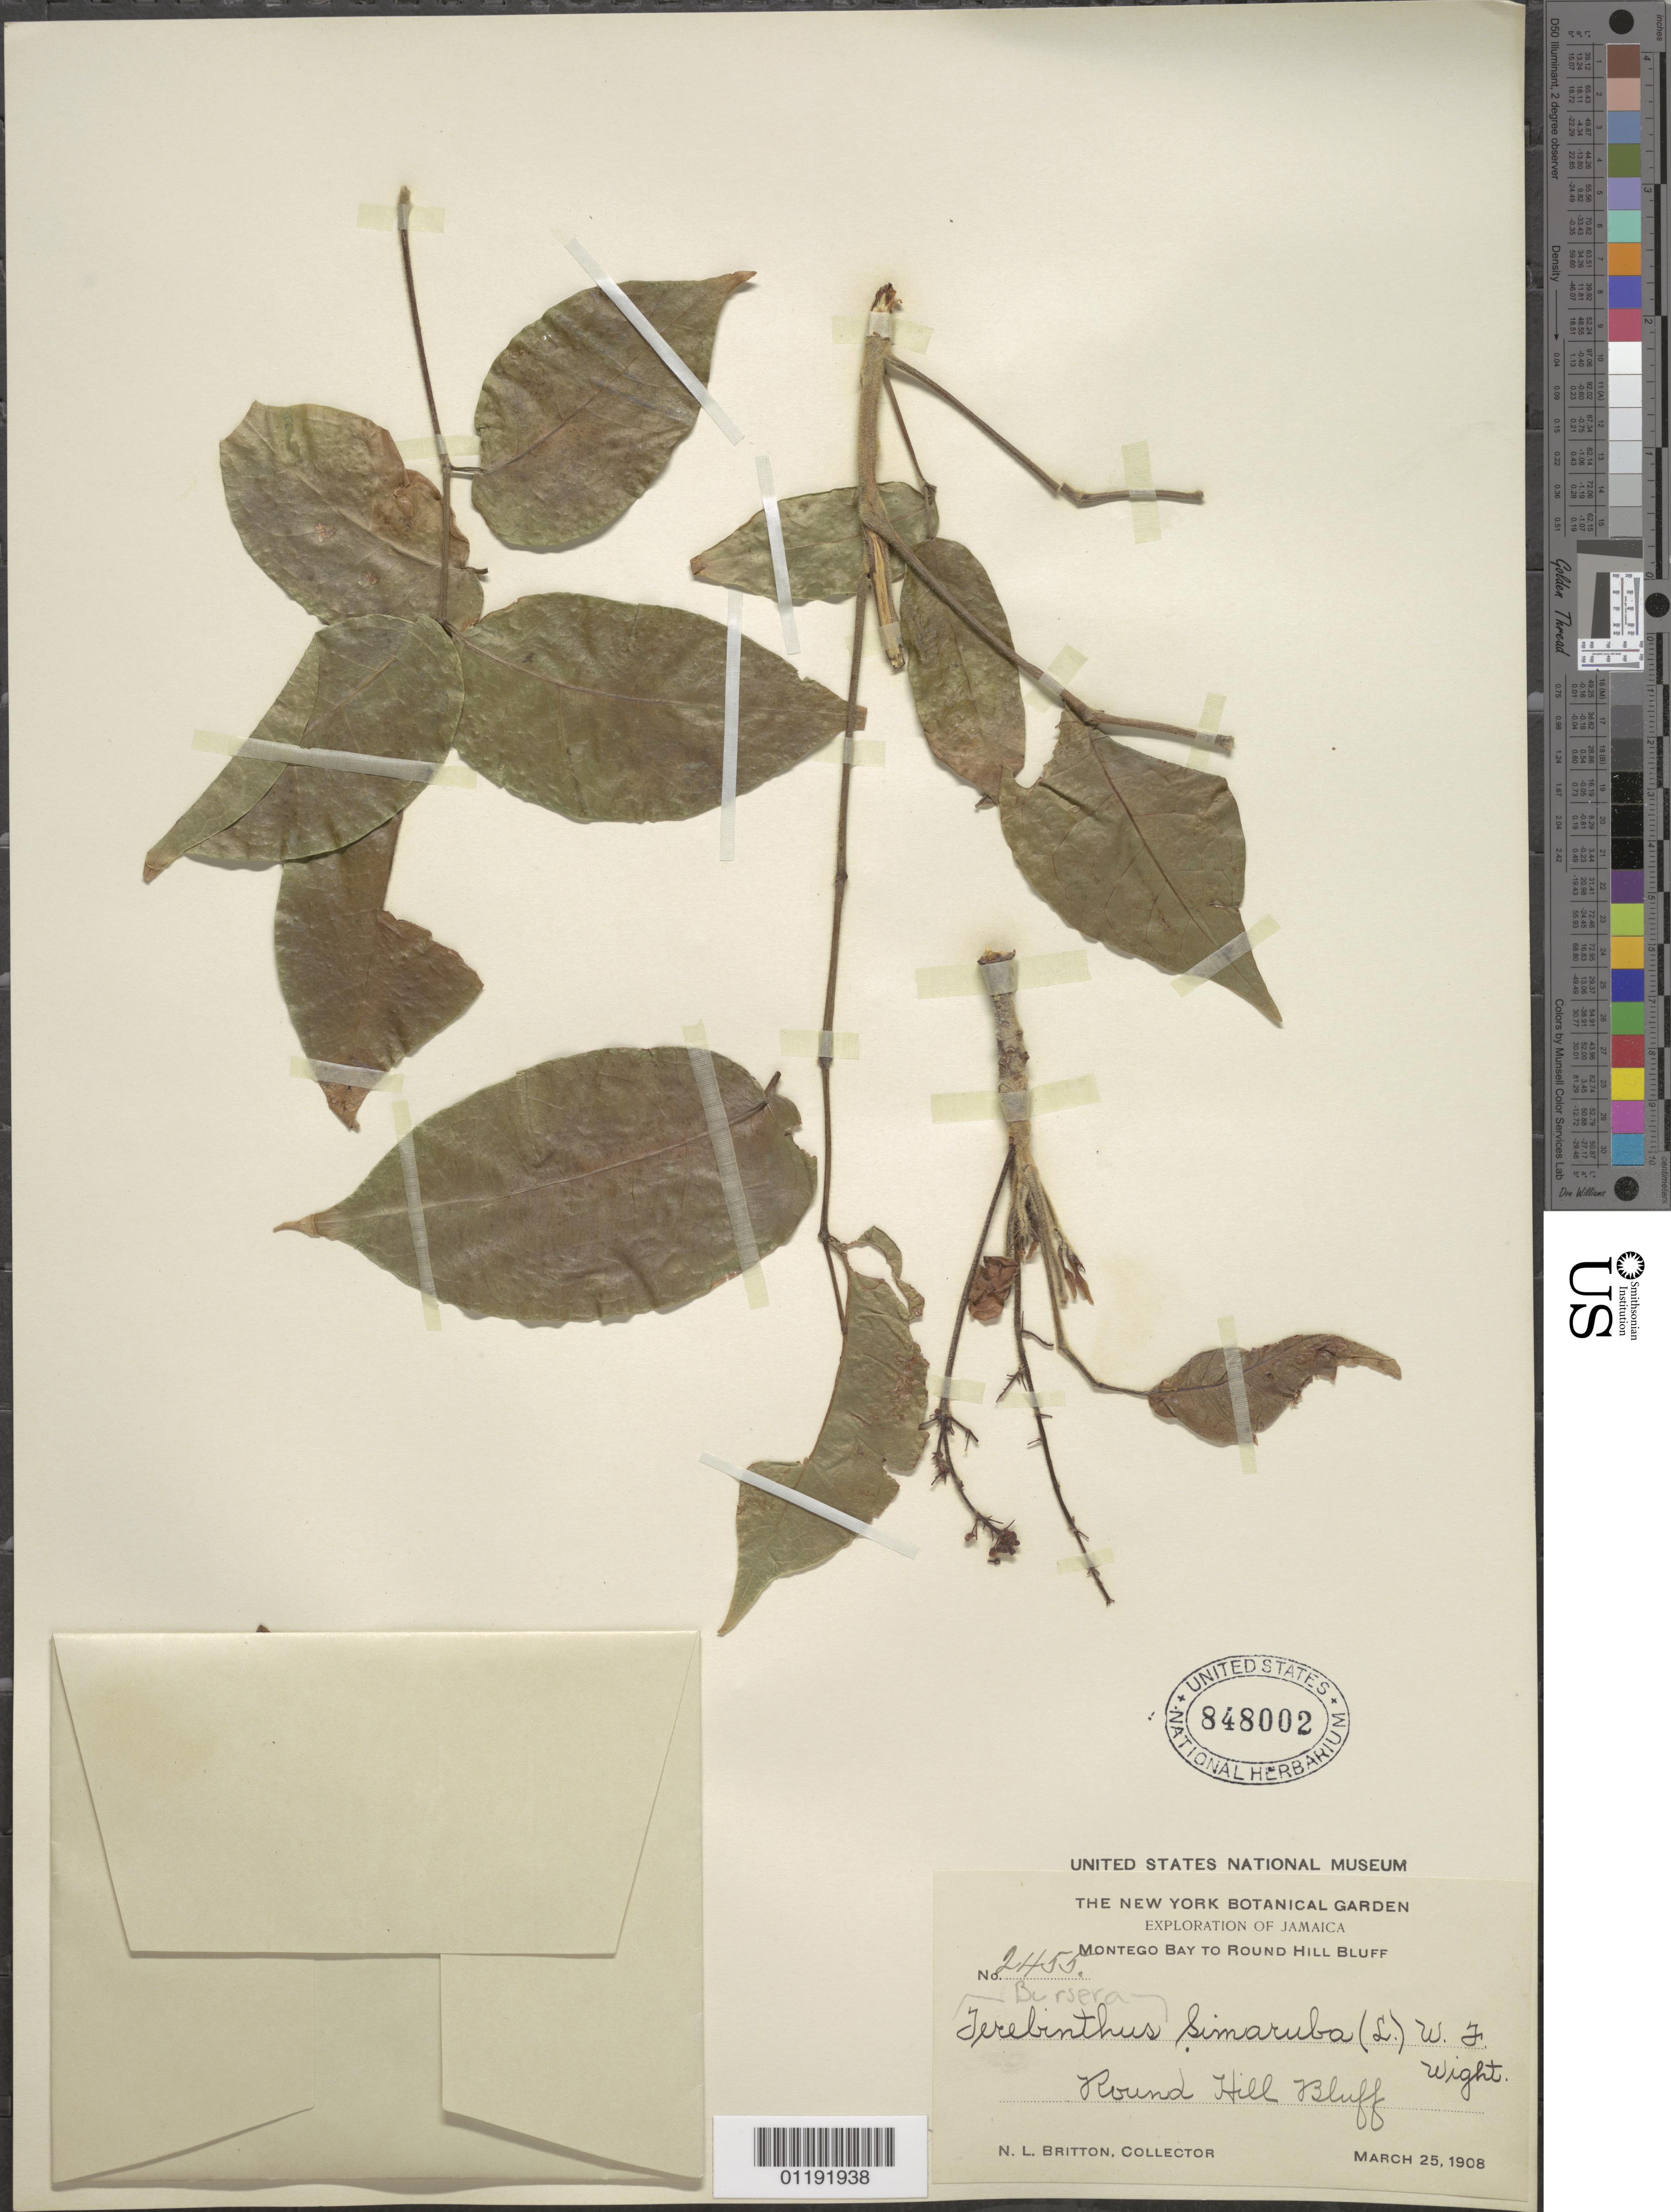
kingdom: Plantae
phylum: Tracheophyta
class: Magnoliopsida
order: Sapindales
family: Burseraceae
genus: Bursera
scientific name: Bursera simaruba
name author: (L.) Sarg.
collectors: N. Britton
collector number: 2455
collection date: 1908-03-25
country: Jamaica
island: Jamaica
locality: Round Hill Bluff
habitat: Bluff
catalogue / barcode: US 848002